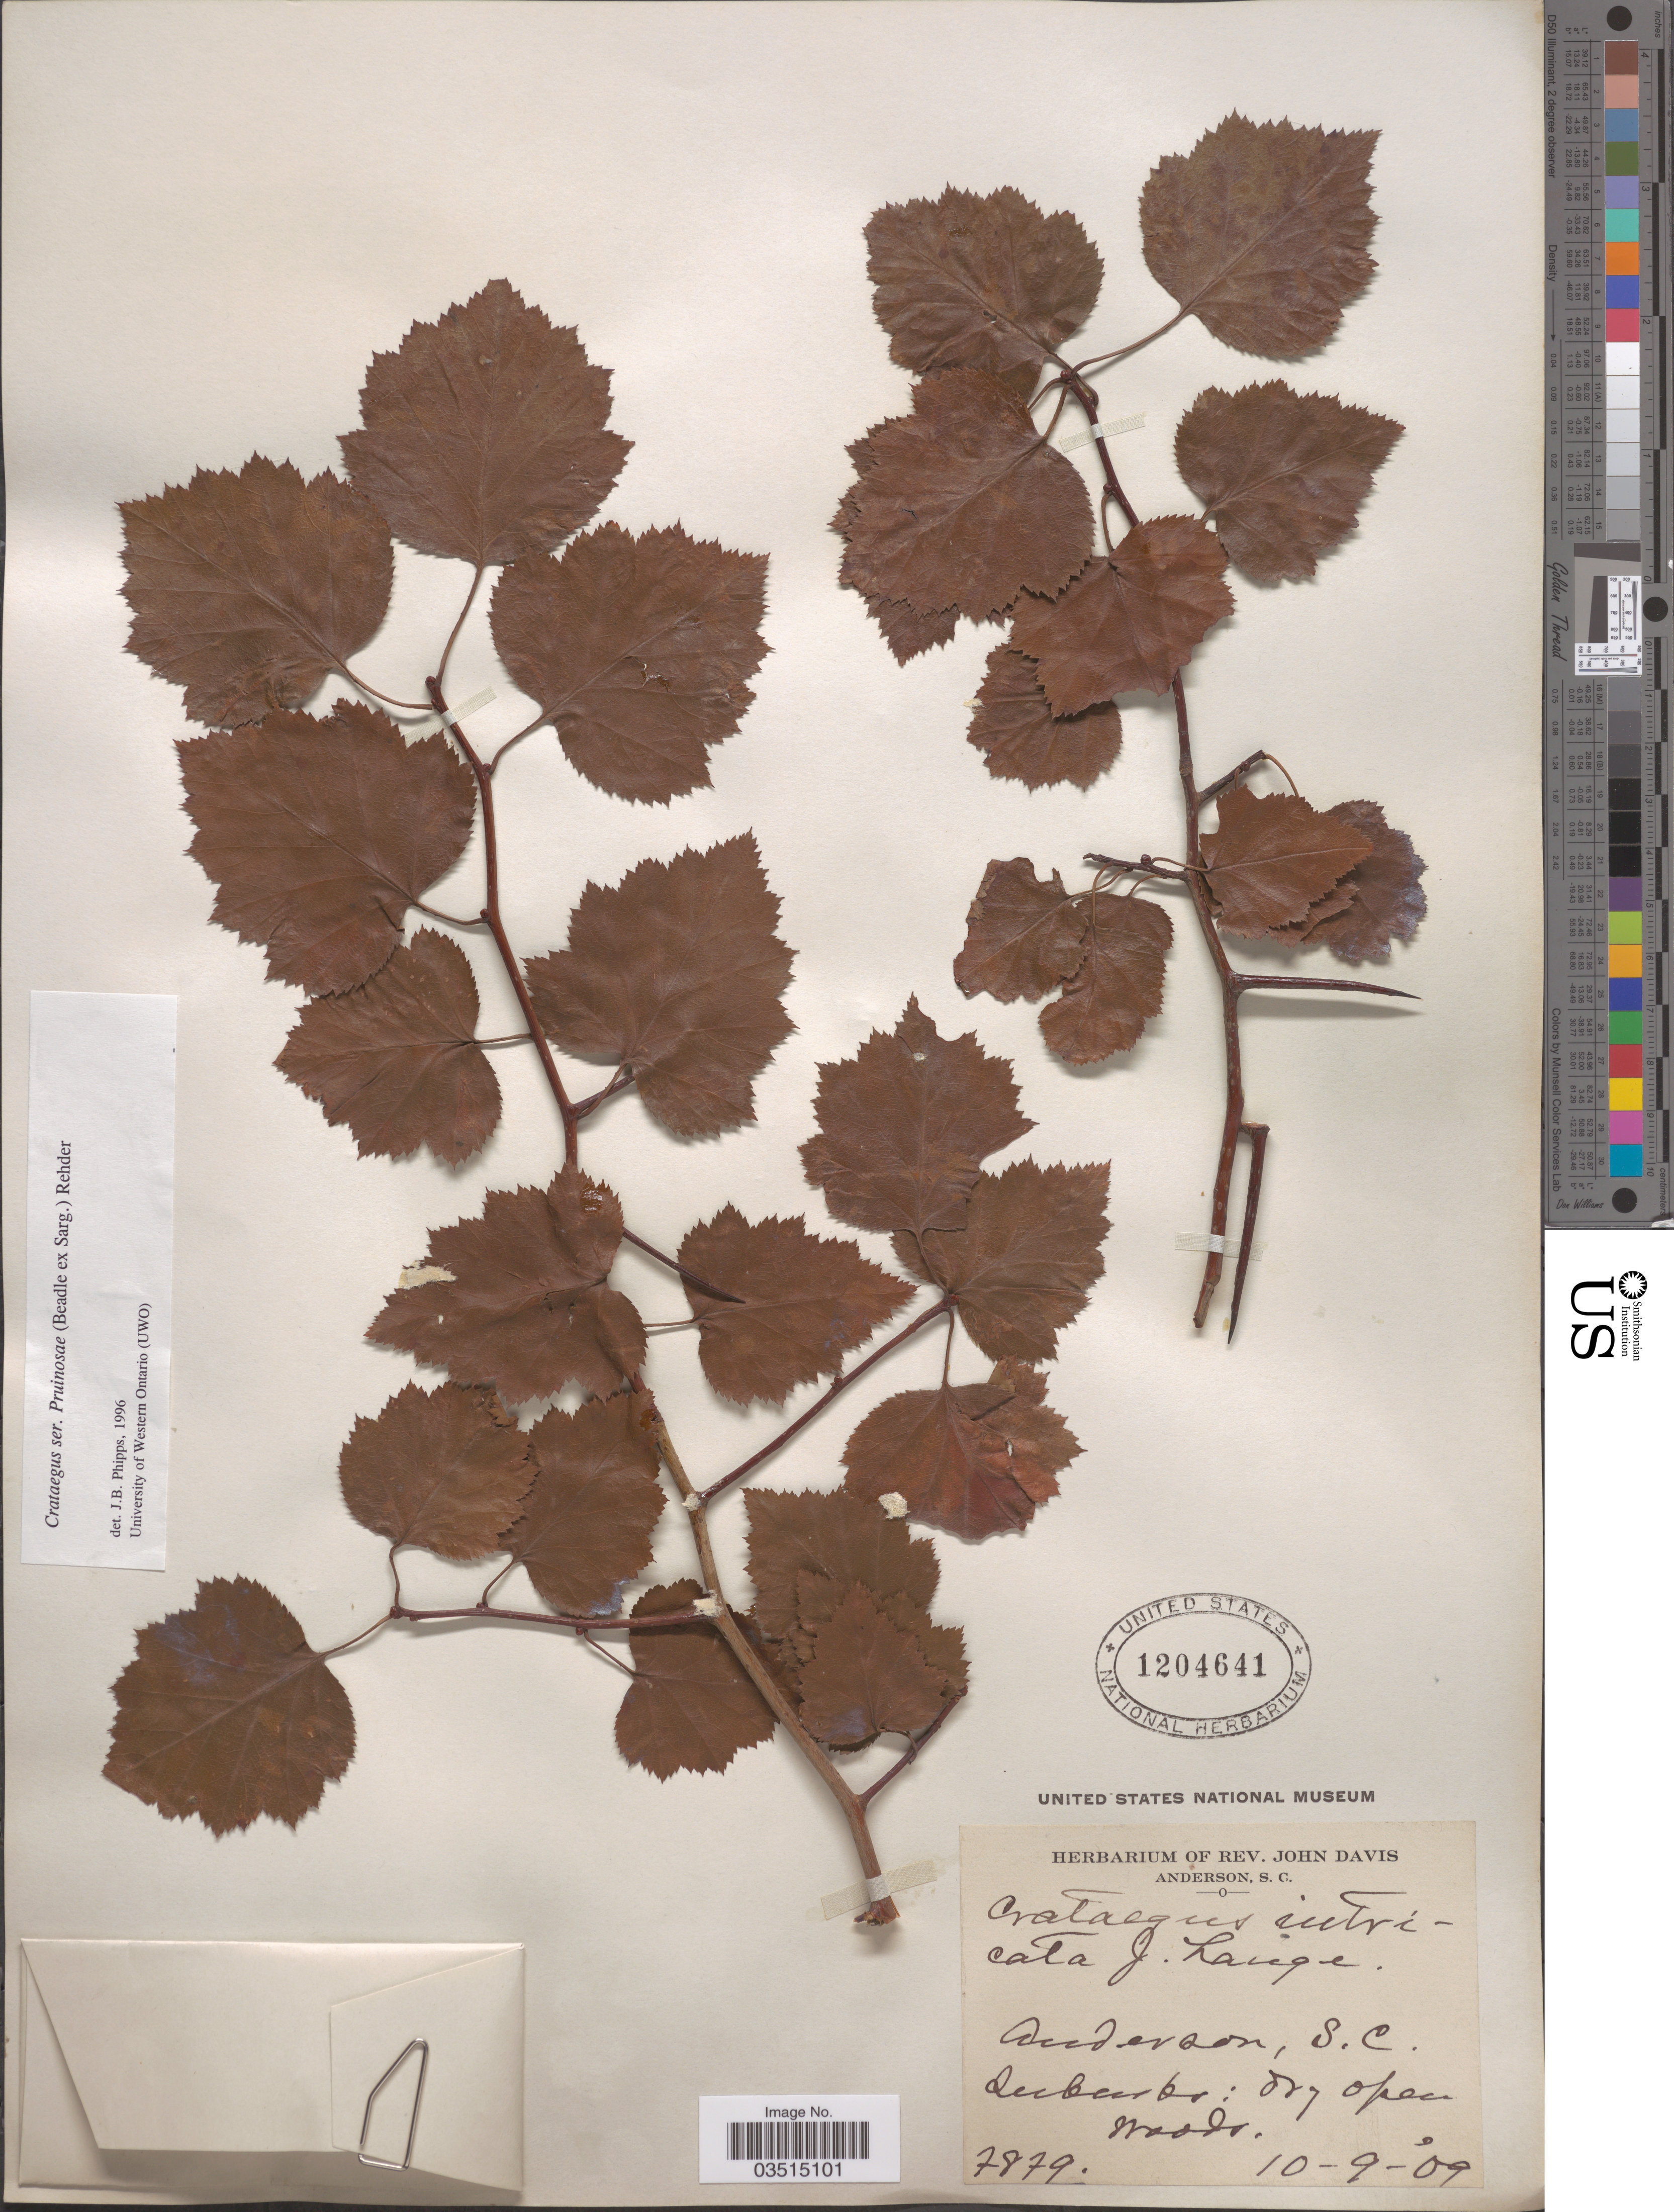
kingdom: Plantae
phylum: Tracheophyta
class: Magnoliopsida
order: Rosales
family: Rosaceae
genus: Crataegus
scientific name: Crataegus intricata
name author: Lange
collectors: ex herb. Rev. John Davis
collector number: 7879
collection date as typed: Transcribed d/m/y: 9/10/9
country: United States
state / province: South Carolina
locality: Anderson. Suburbs.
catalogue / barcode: US 1204641